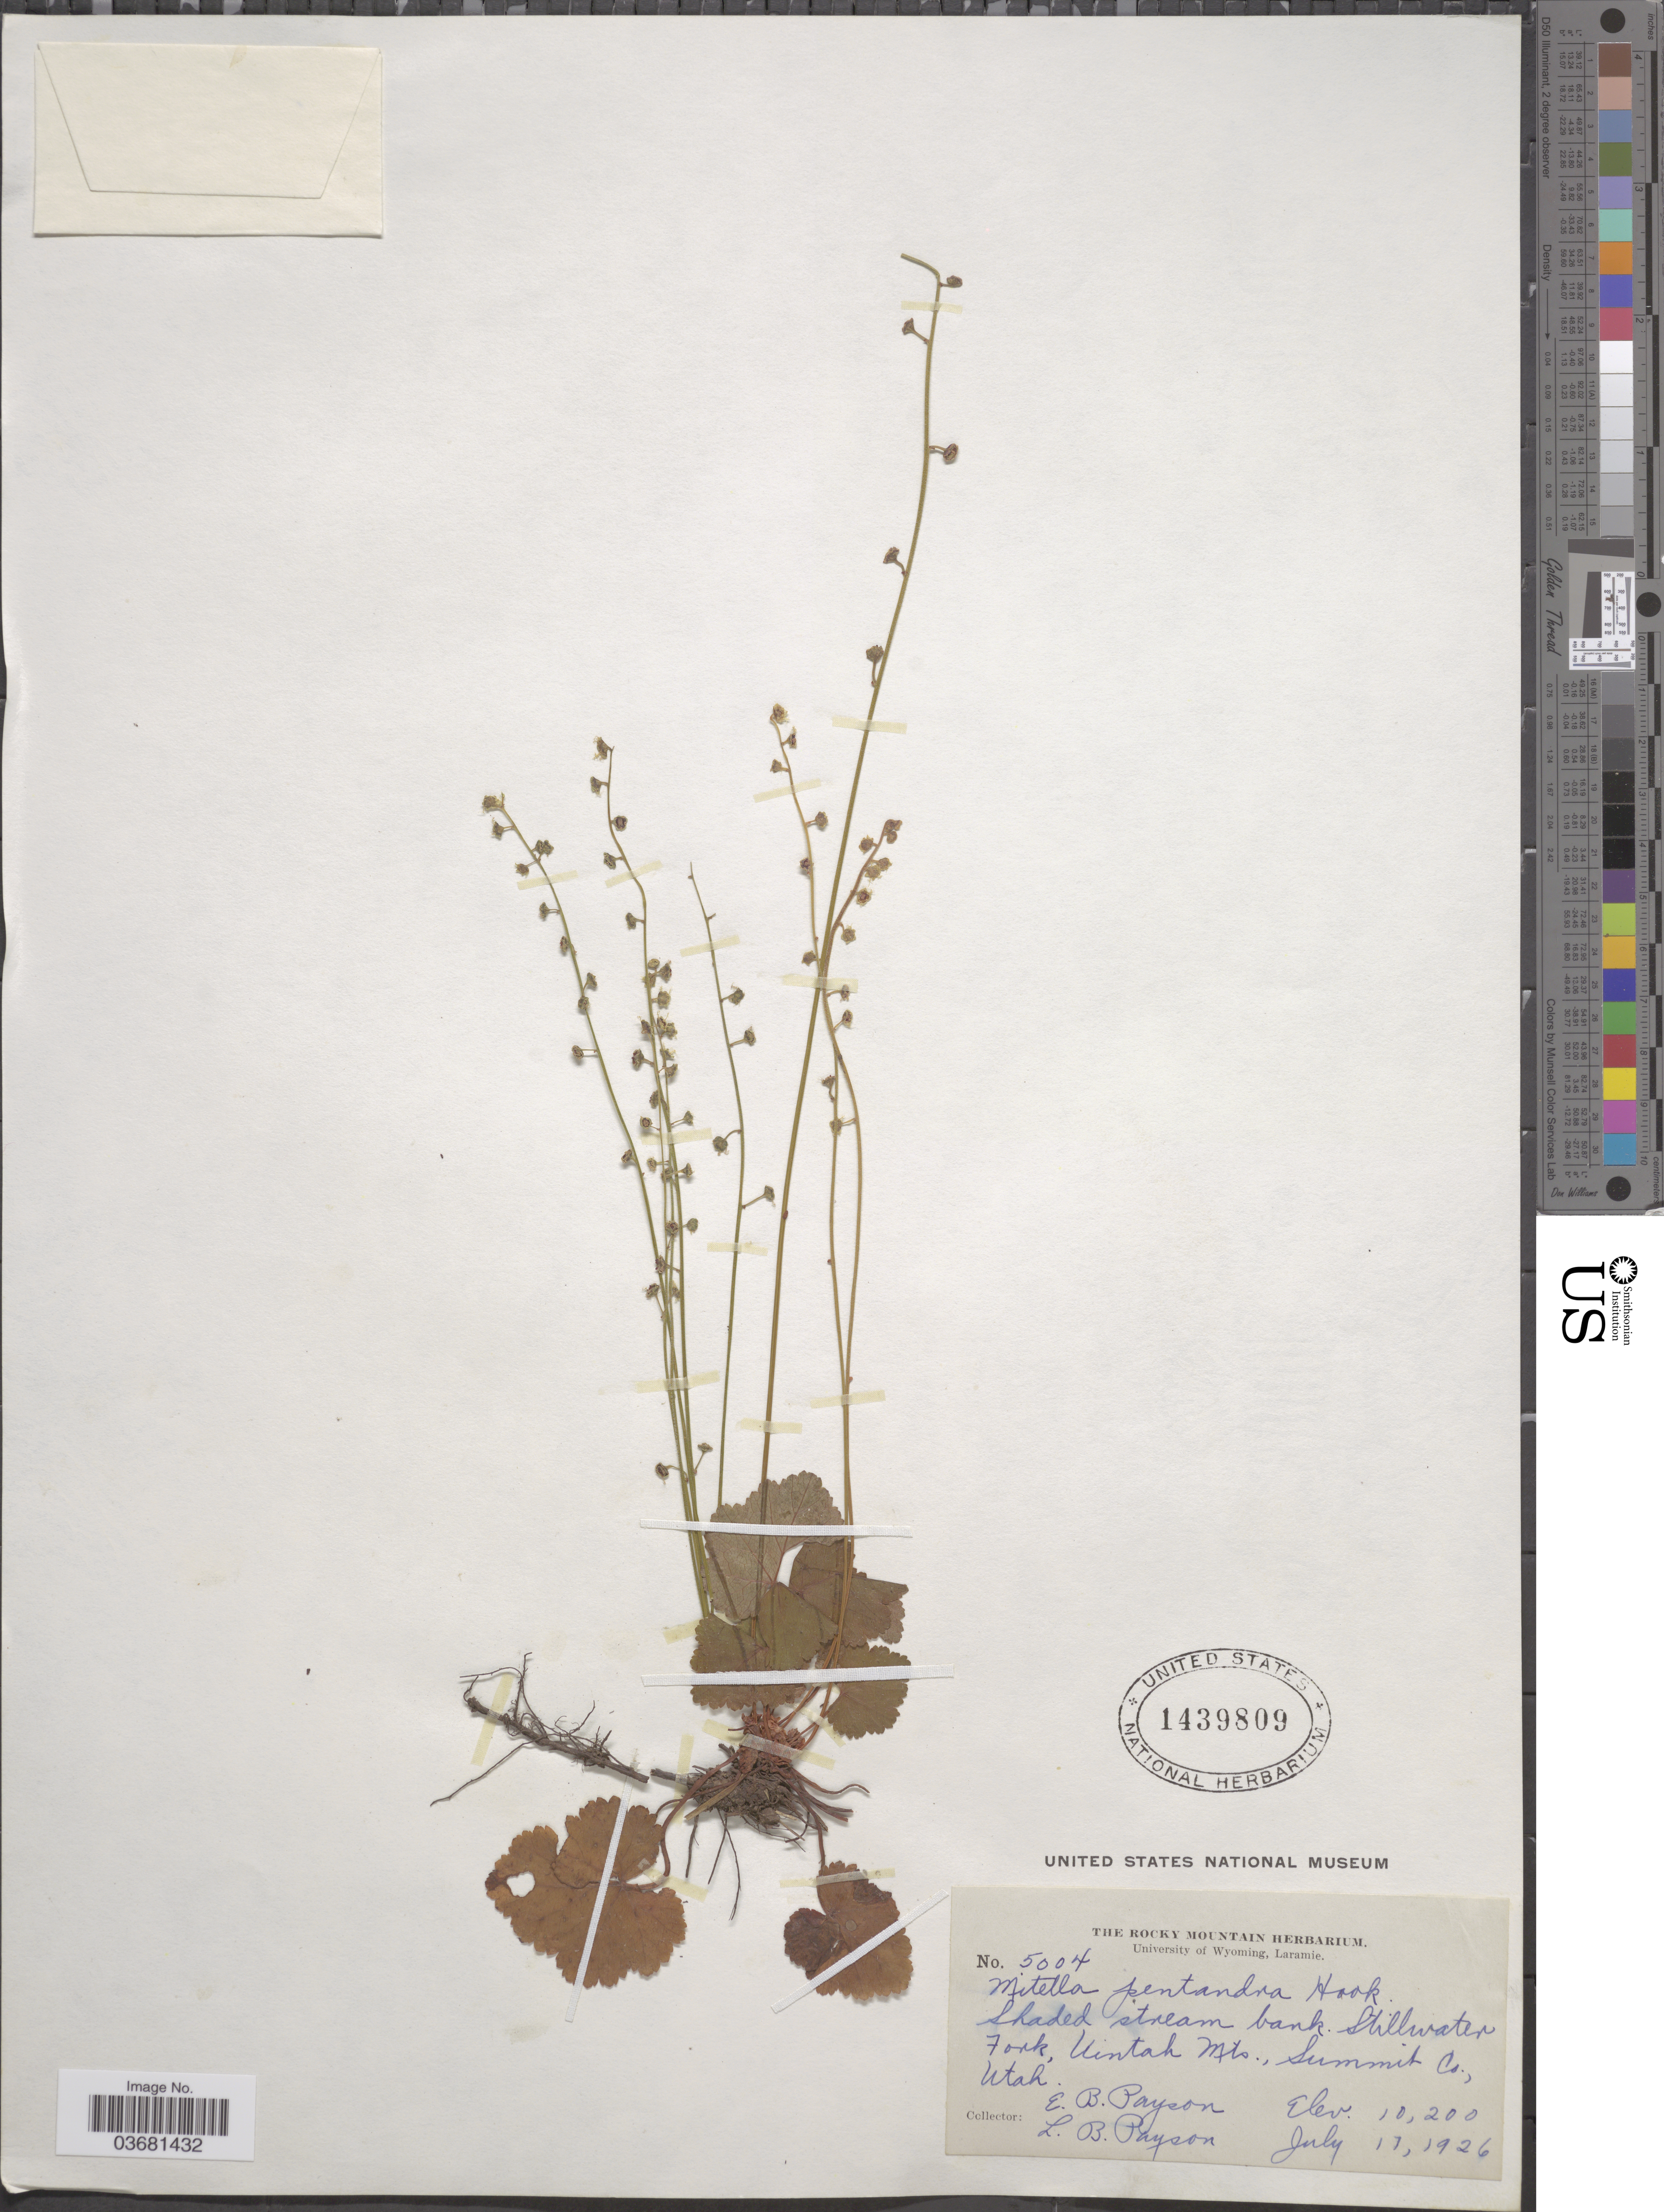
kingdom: Plantae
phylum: Tracheophyta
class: Magnoliopsida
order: Saxifragales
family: Saxifragaceae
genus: Mitella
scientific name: Mitella pentandra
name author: Hook.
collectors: E. B. Payson & L. Payson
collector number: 5004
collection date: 1926-07-17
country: United States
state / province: Utah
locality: Staillwater. Fork, Uintah Mts., Summit Co.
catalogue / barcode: US 1439809